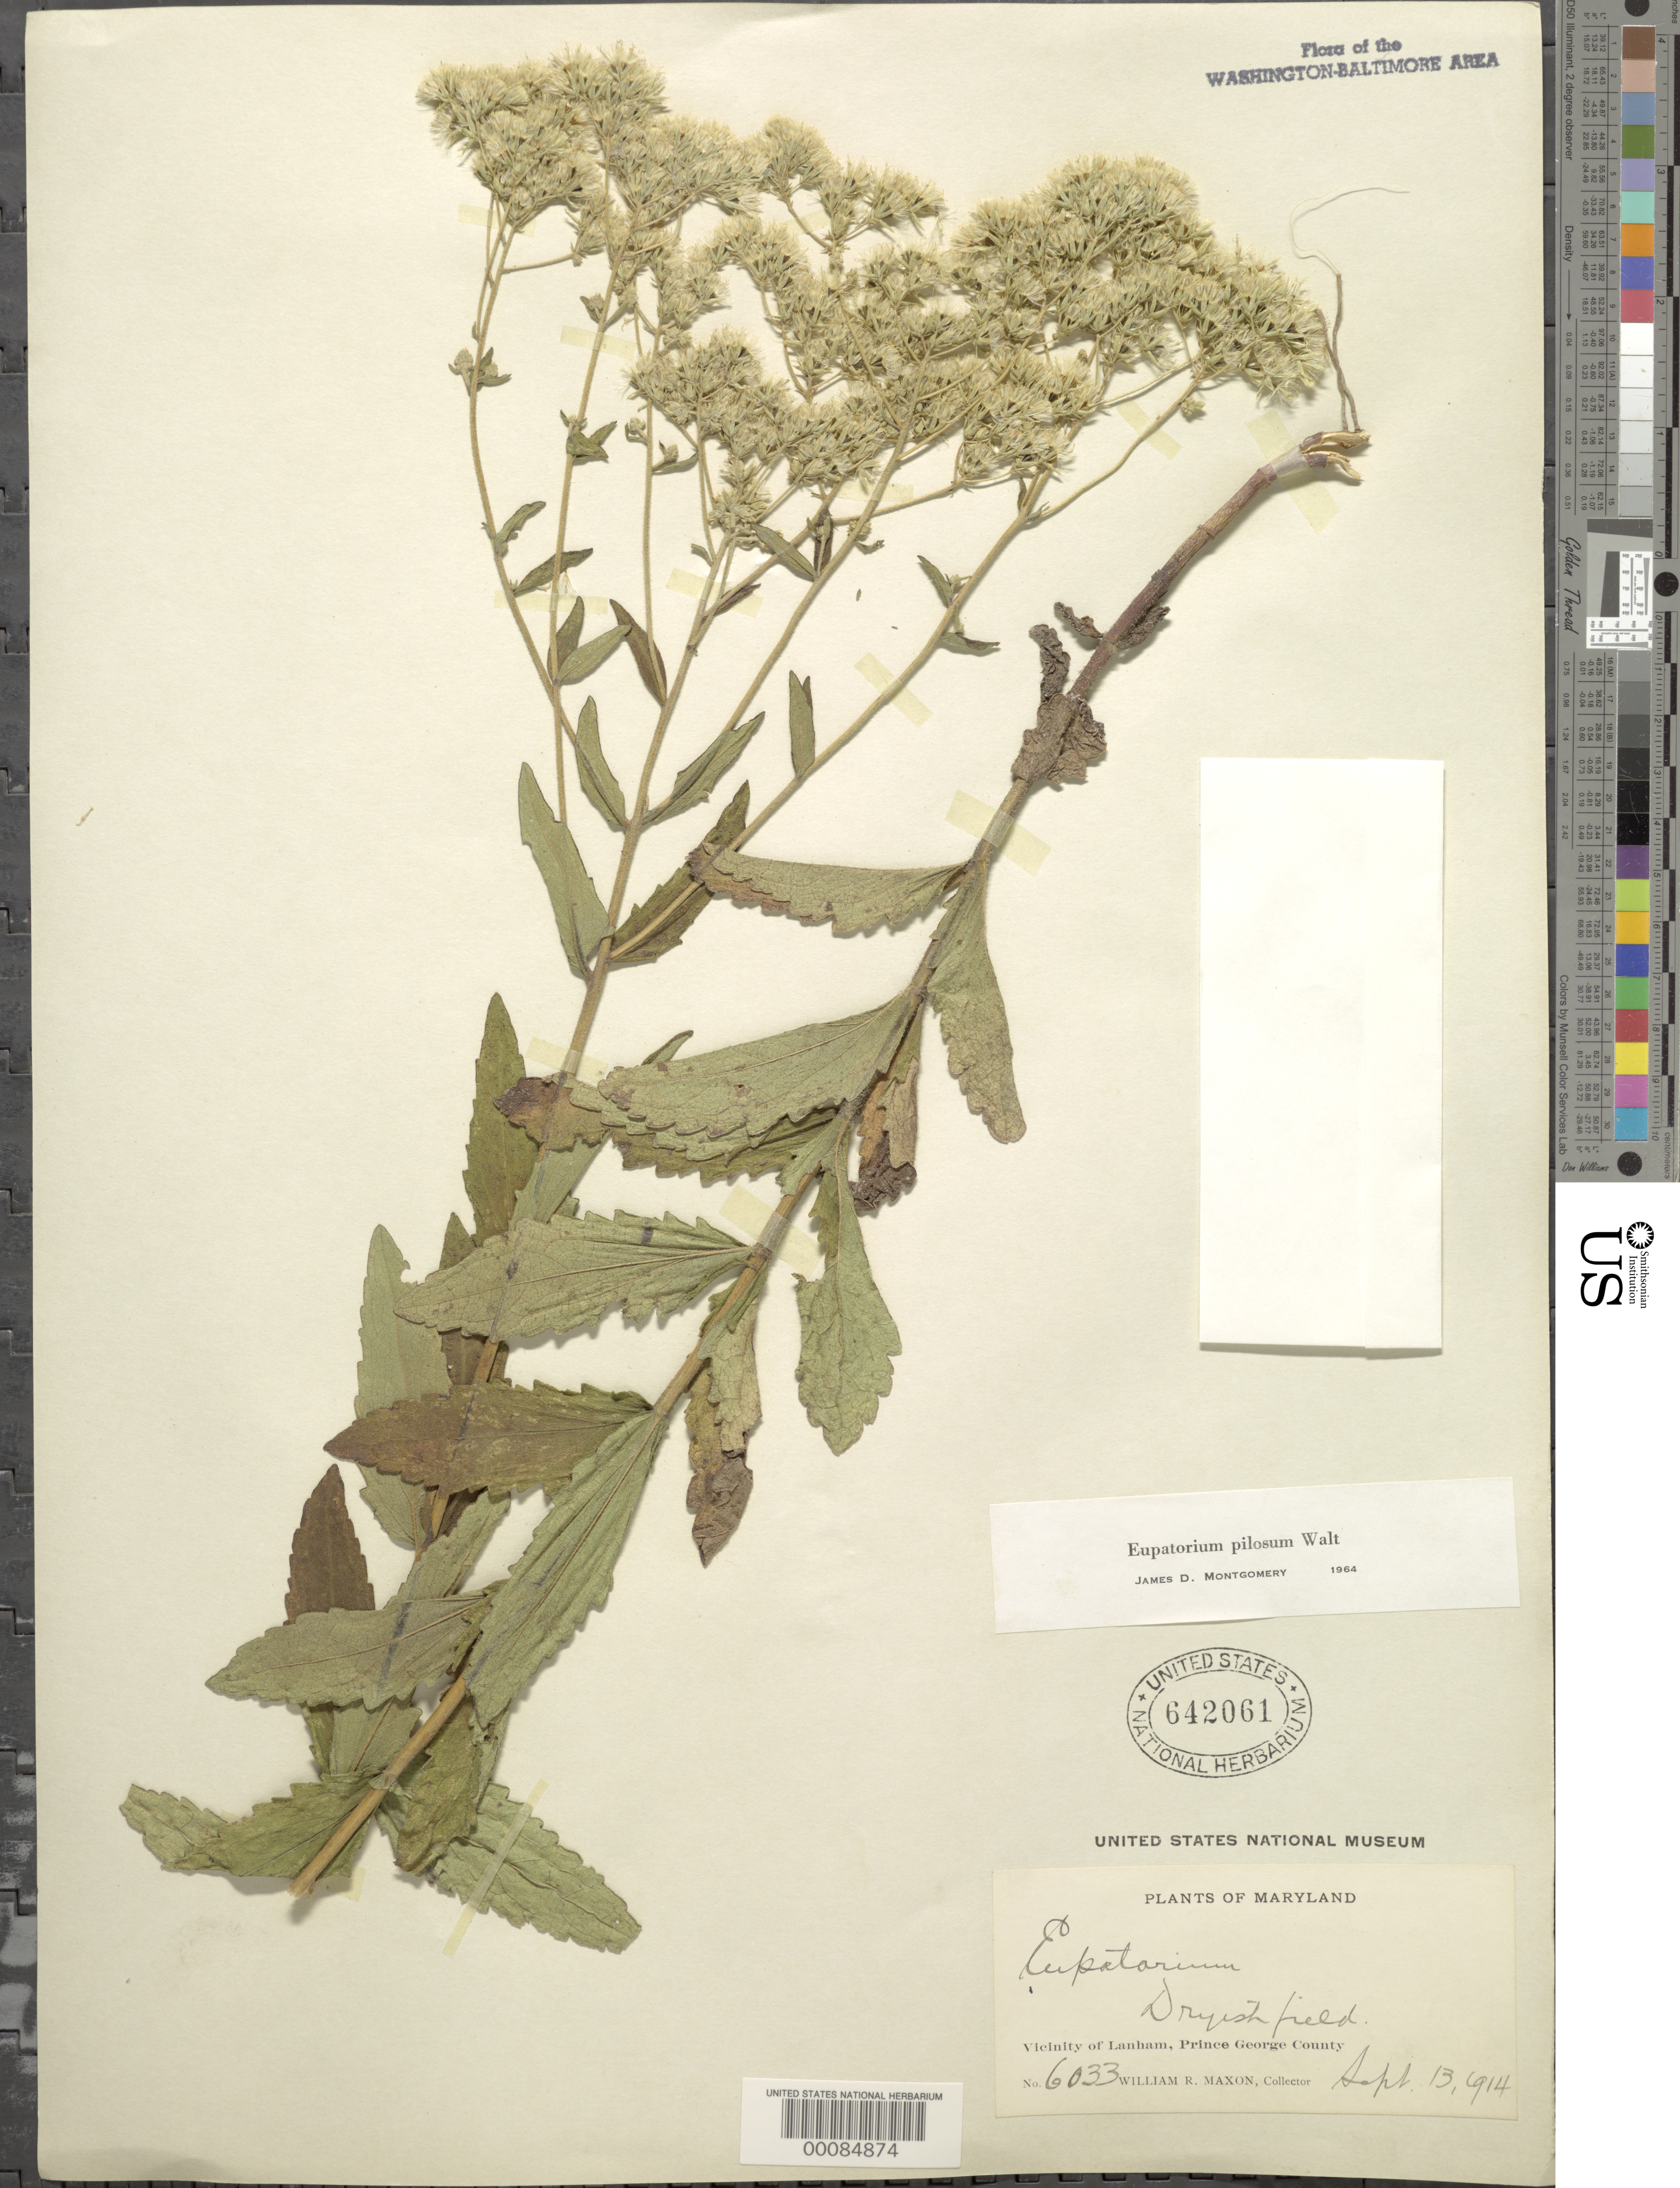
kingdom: Plantae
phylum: Tracheophyta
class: Magnoliopsida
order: Asterales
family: Asteraceae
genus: Eupatorium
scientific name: Eupatorium pilosum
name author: Walter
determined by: Montgomery, J. D.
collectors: W. R. Maxon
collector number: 6033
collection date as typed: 13 Sep 1914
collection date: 1914-09-13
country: United States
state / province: Maryland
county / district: Prince George's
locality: Lanham vicinity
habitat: Dryish field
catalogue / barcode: US 642061